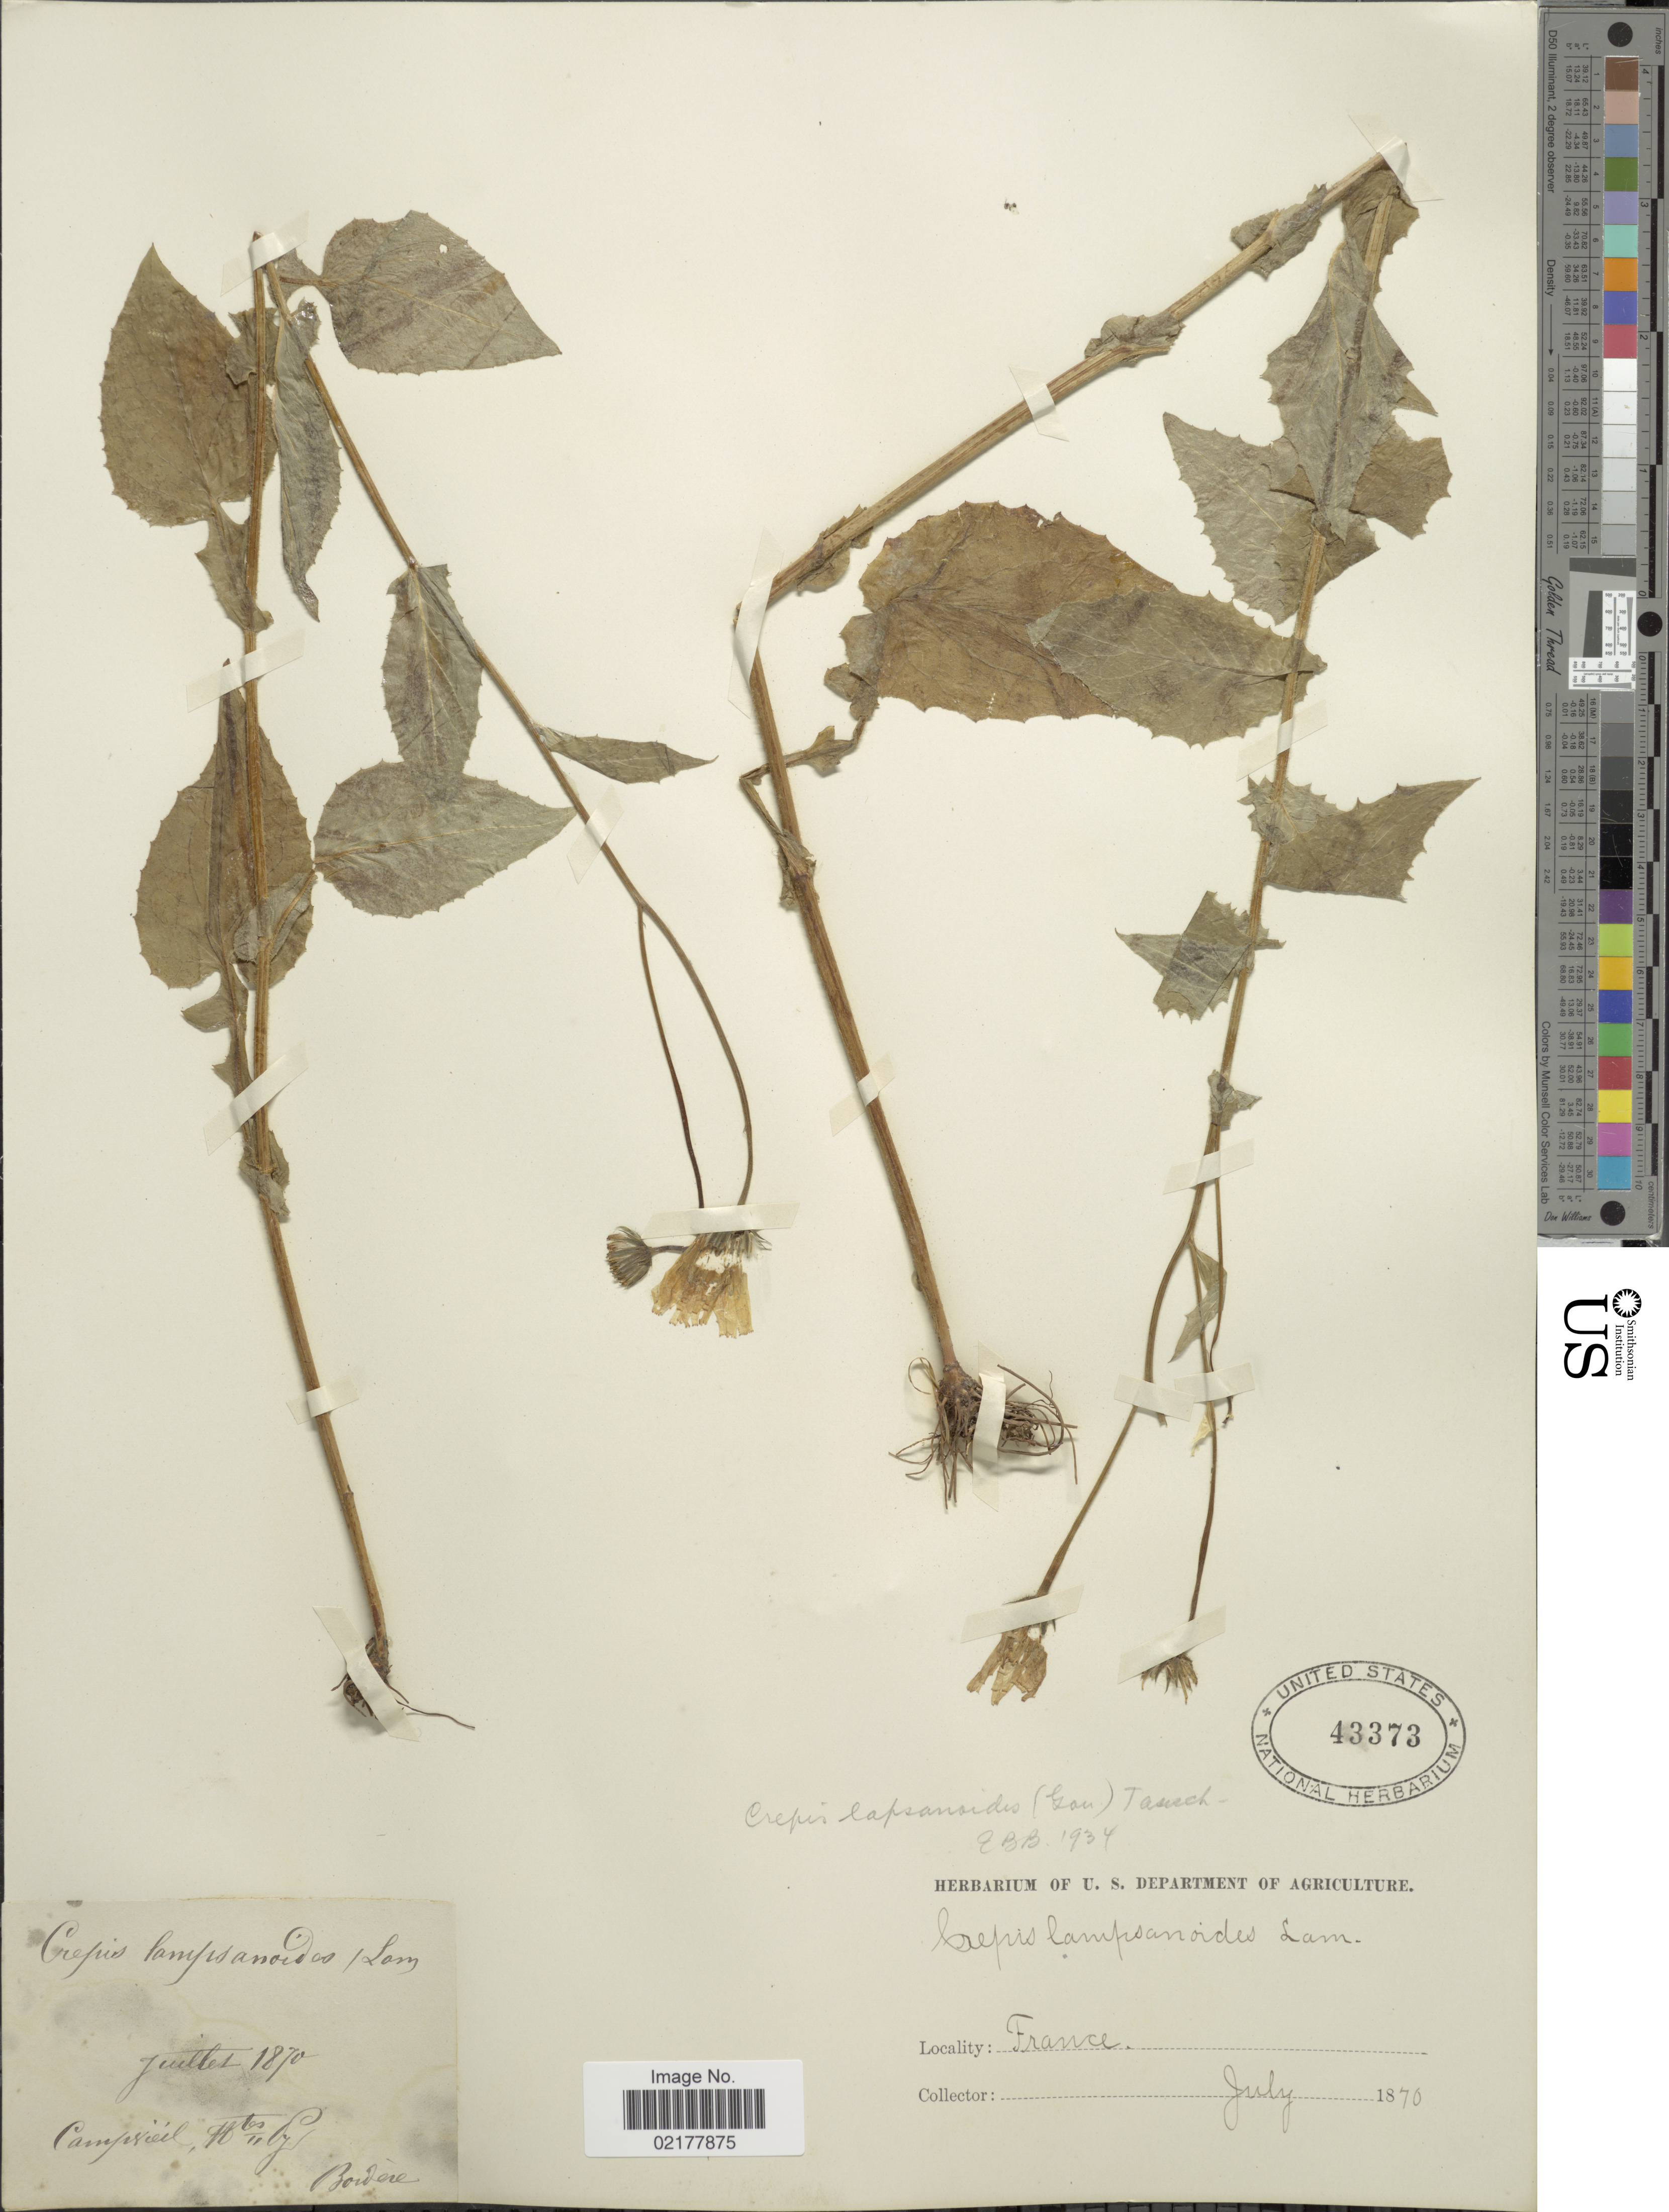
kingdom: Plantae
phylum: Tracheophyta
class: Magnoliopsida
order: Asterales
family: Asteraceae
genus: Crepis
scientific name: Crepis lampsanoides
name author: (Gouan) Tausch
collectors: -. Bordère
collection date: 1870-07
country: France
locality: Campvieil, Htes Py.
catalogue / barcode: US 43373